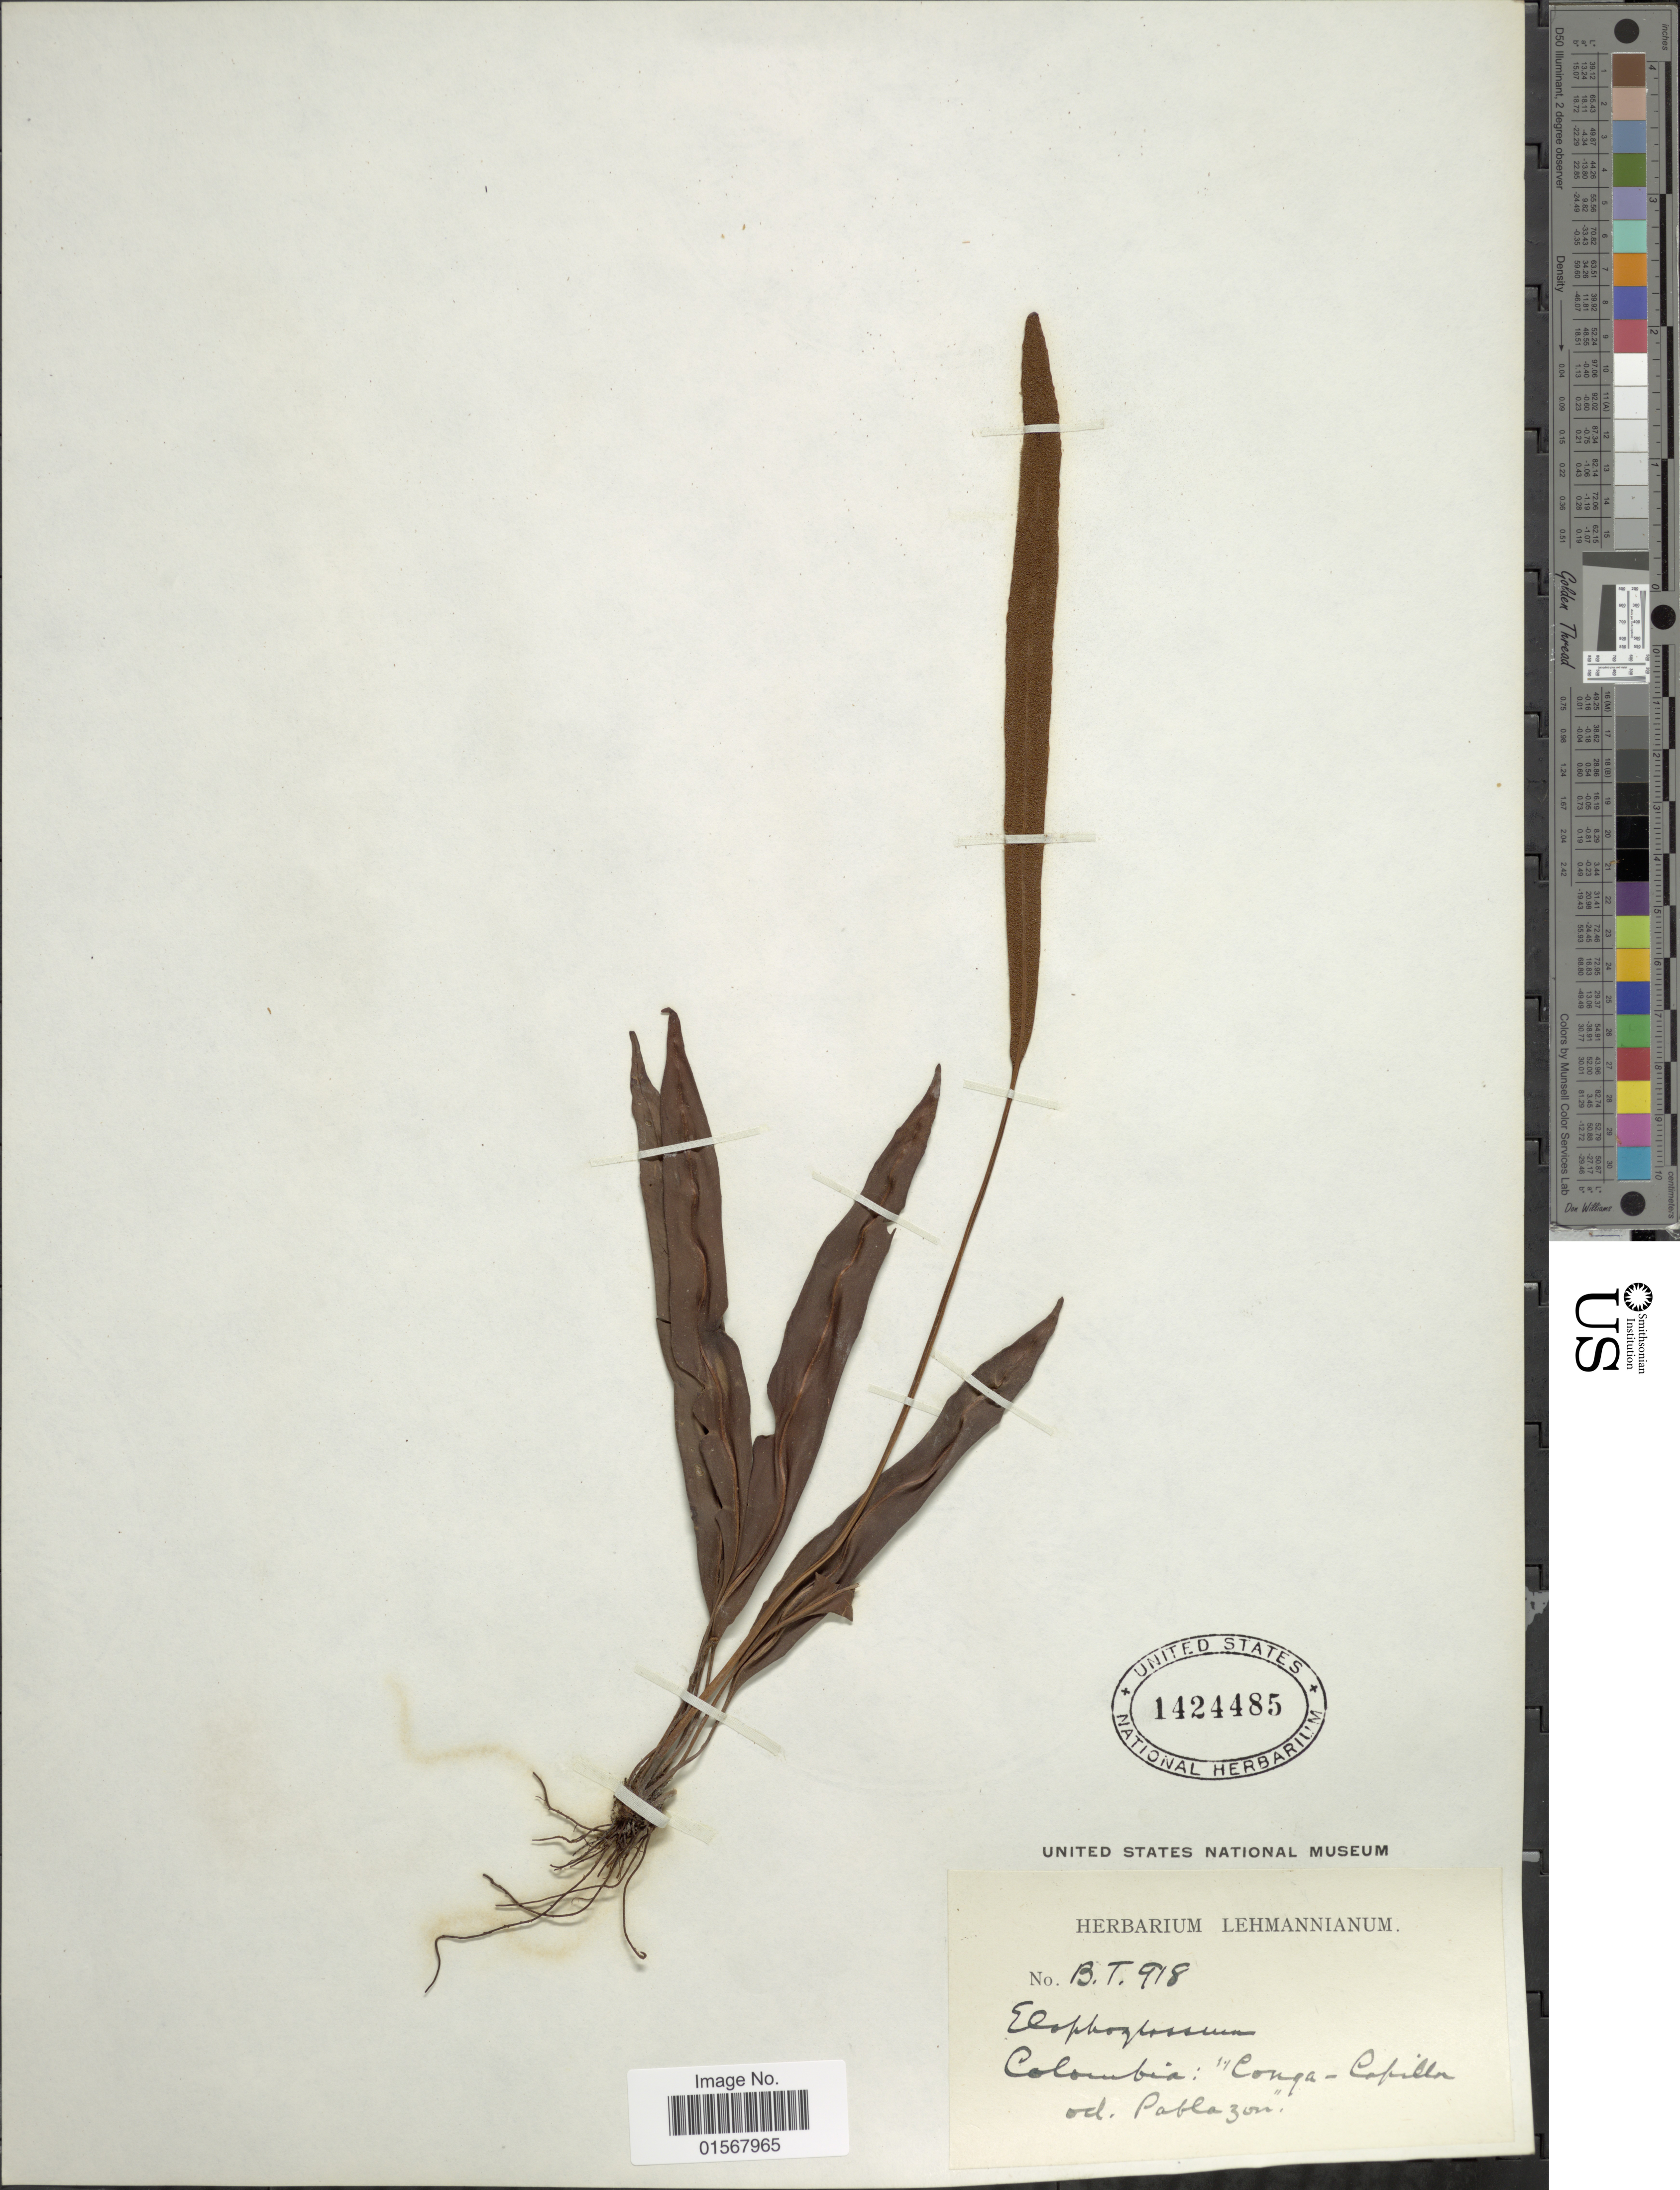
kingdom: Plantae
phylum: Tracheophyta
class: Polypodiopsida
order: Polypodiales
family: Dryopteridaceae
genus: Elaphoglossum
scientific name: Elaphoglossum sp.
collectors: ex herb. Lehmann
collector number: BT918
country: Colombia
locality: Colombia: "Conga-Cobilla od. Pablazan" [interpreted]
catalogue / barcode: US 1424485